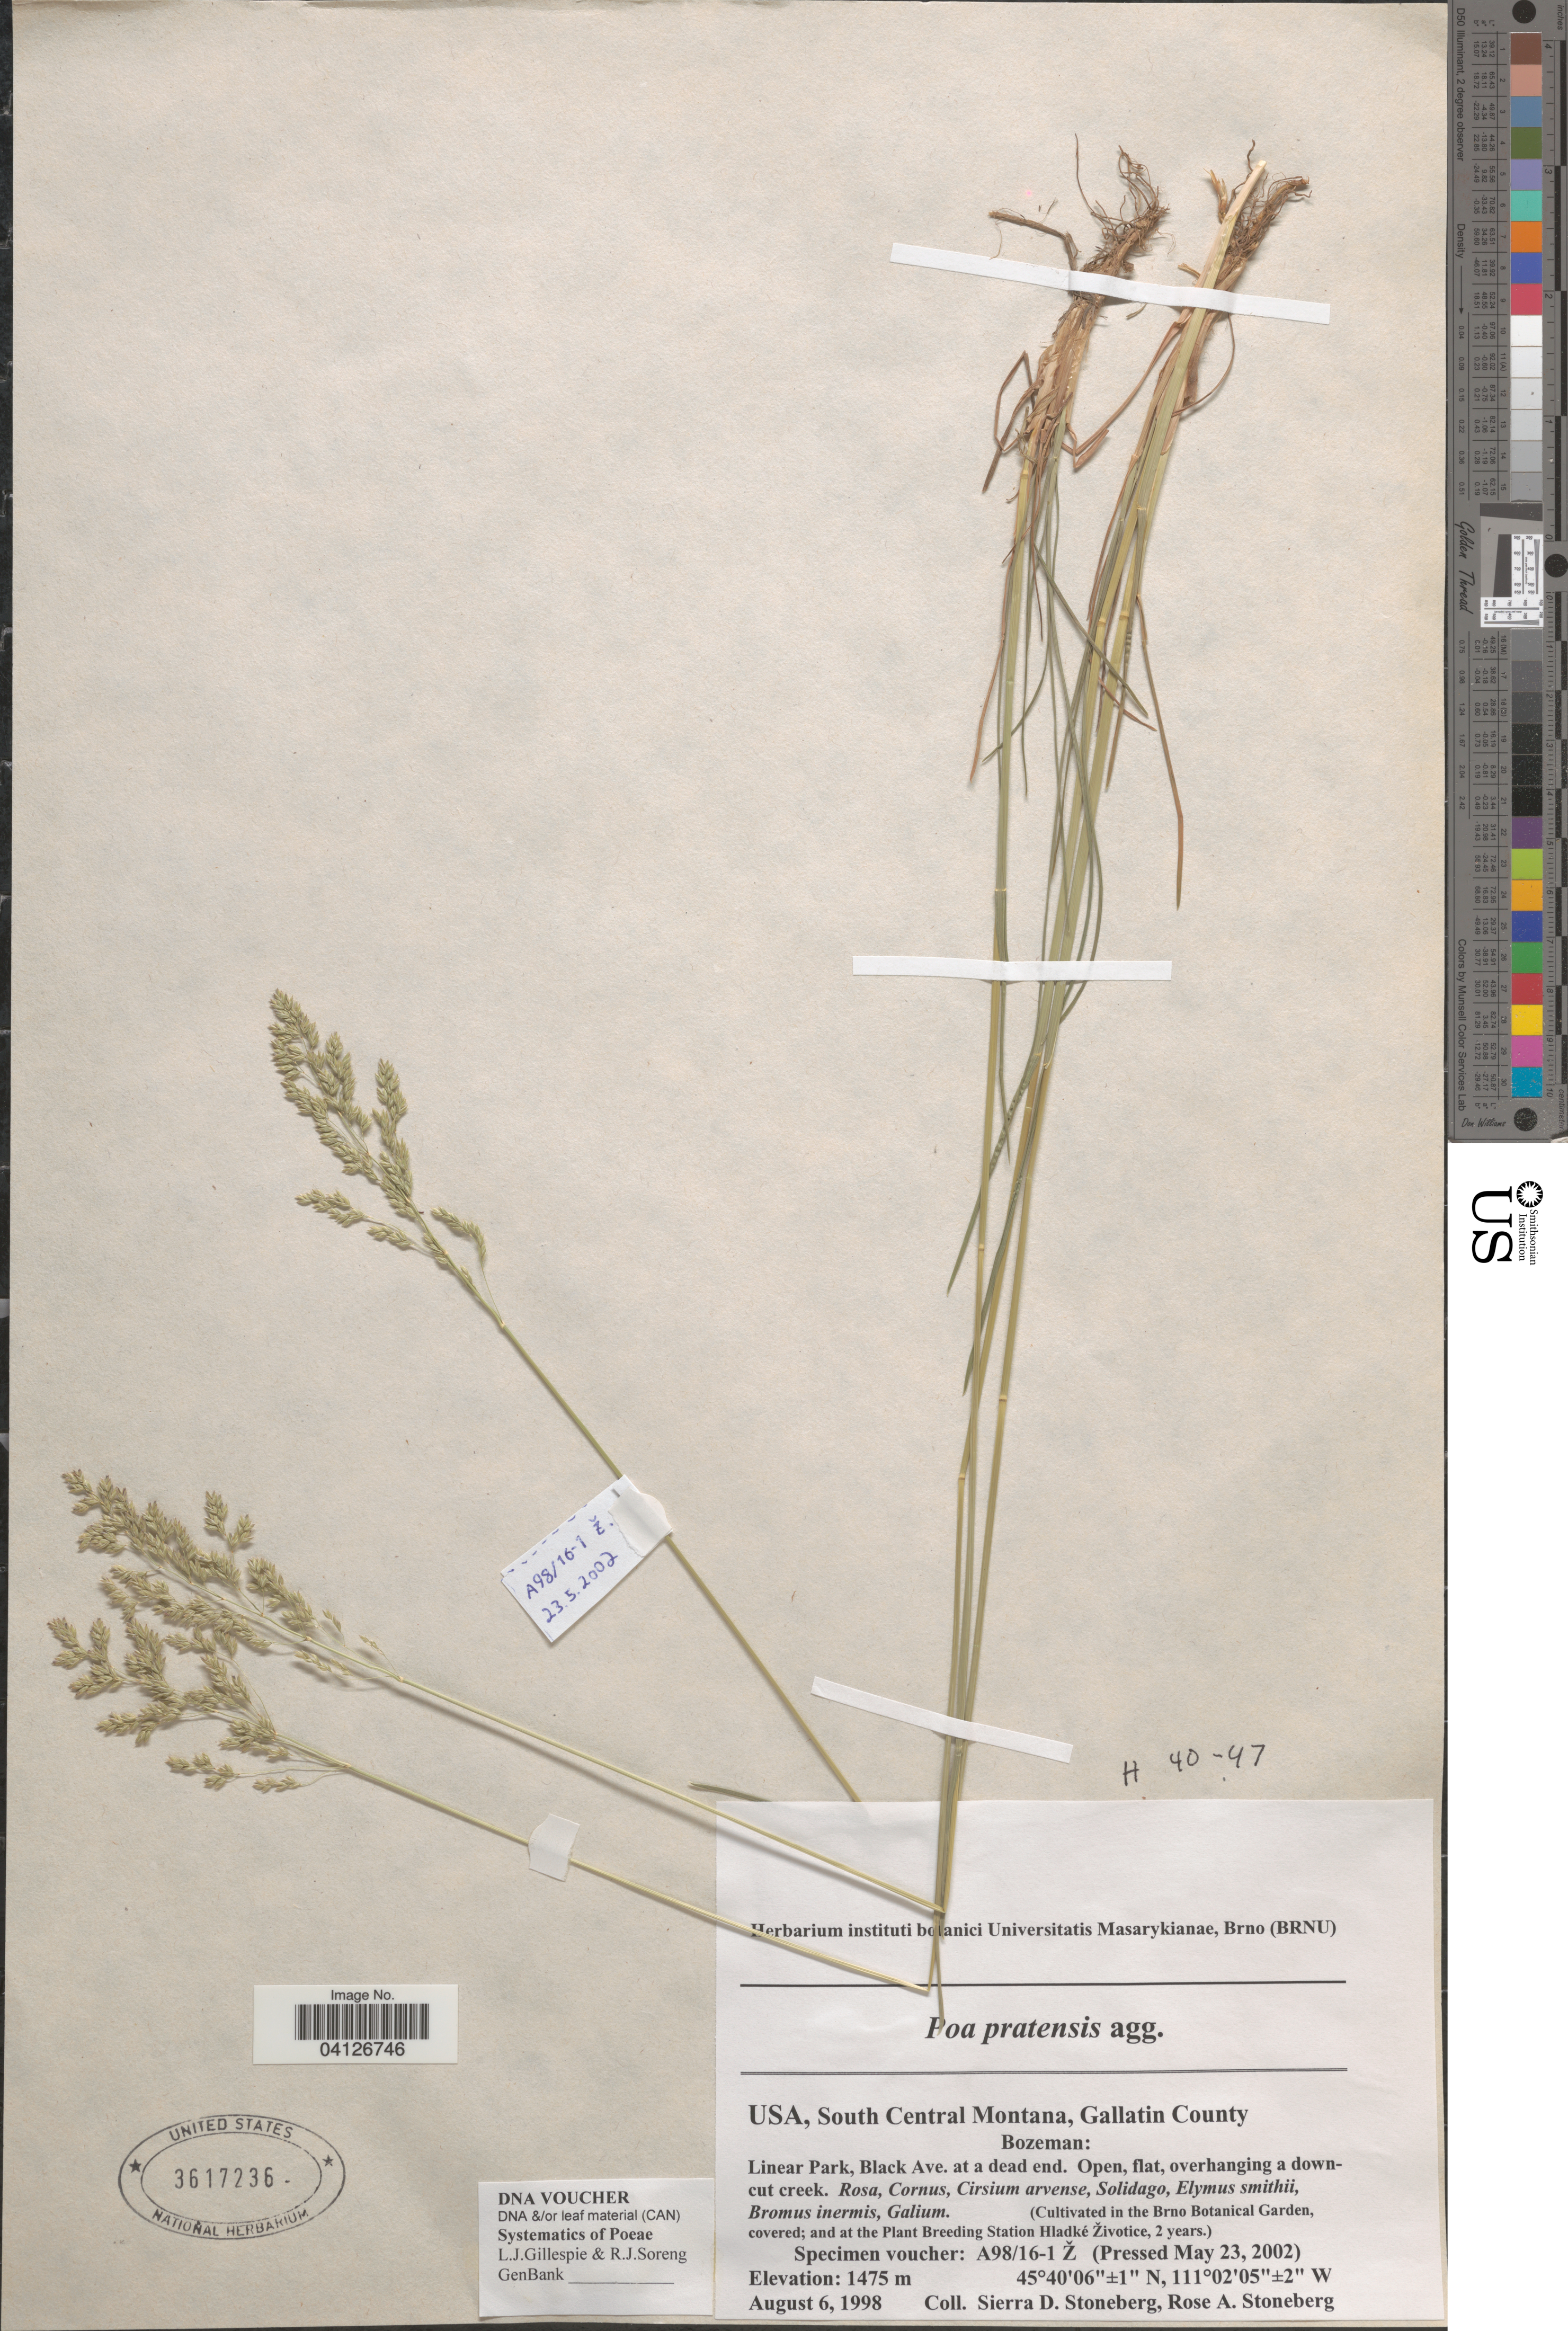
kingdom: Plantae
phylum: Tracheophyta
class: Liliopsida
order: Poales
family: Poaceae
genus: Poa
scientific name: Poa pratensis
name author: L.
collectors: Ex herb. instituti botanici Universitatis Masarykianae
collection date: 2002-05-23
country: Czechia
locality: (Cultivated in the Brno Botanical Garden, covered; and at the Plant Breeding Station Hladké Životice, 2 years.).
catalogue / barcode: US 3617236